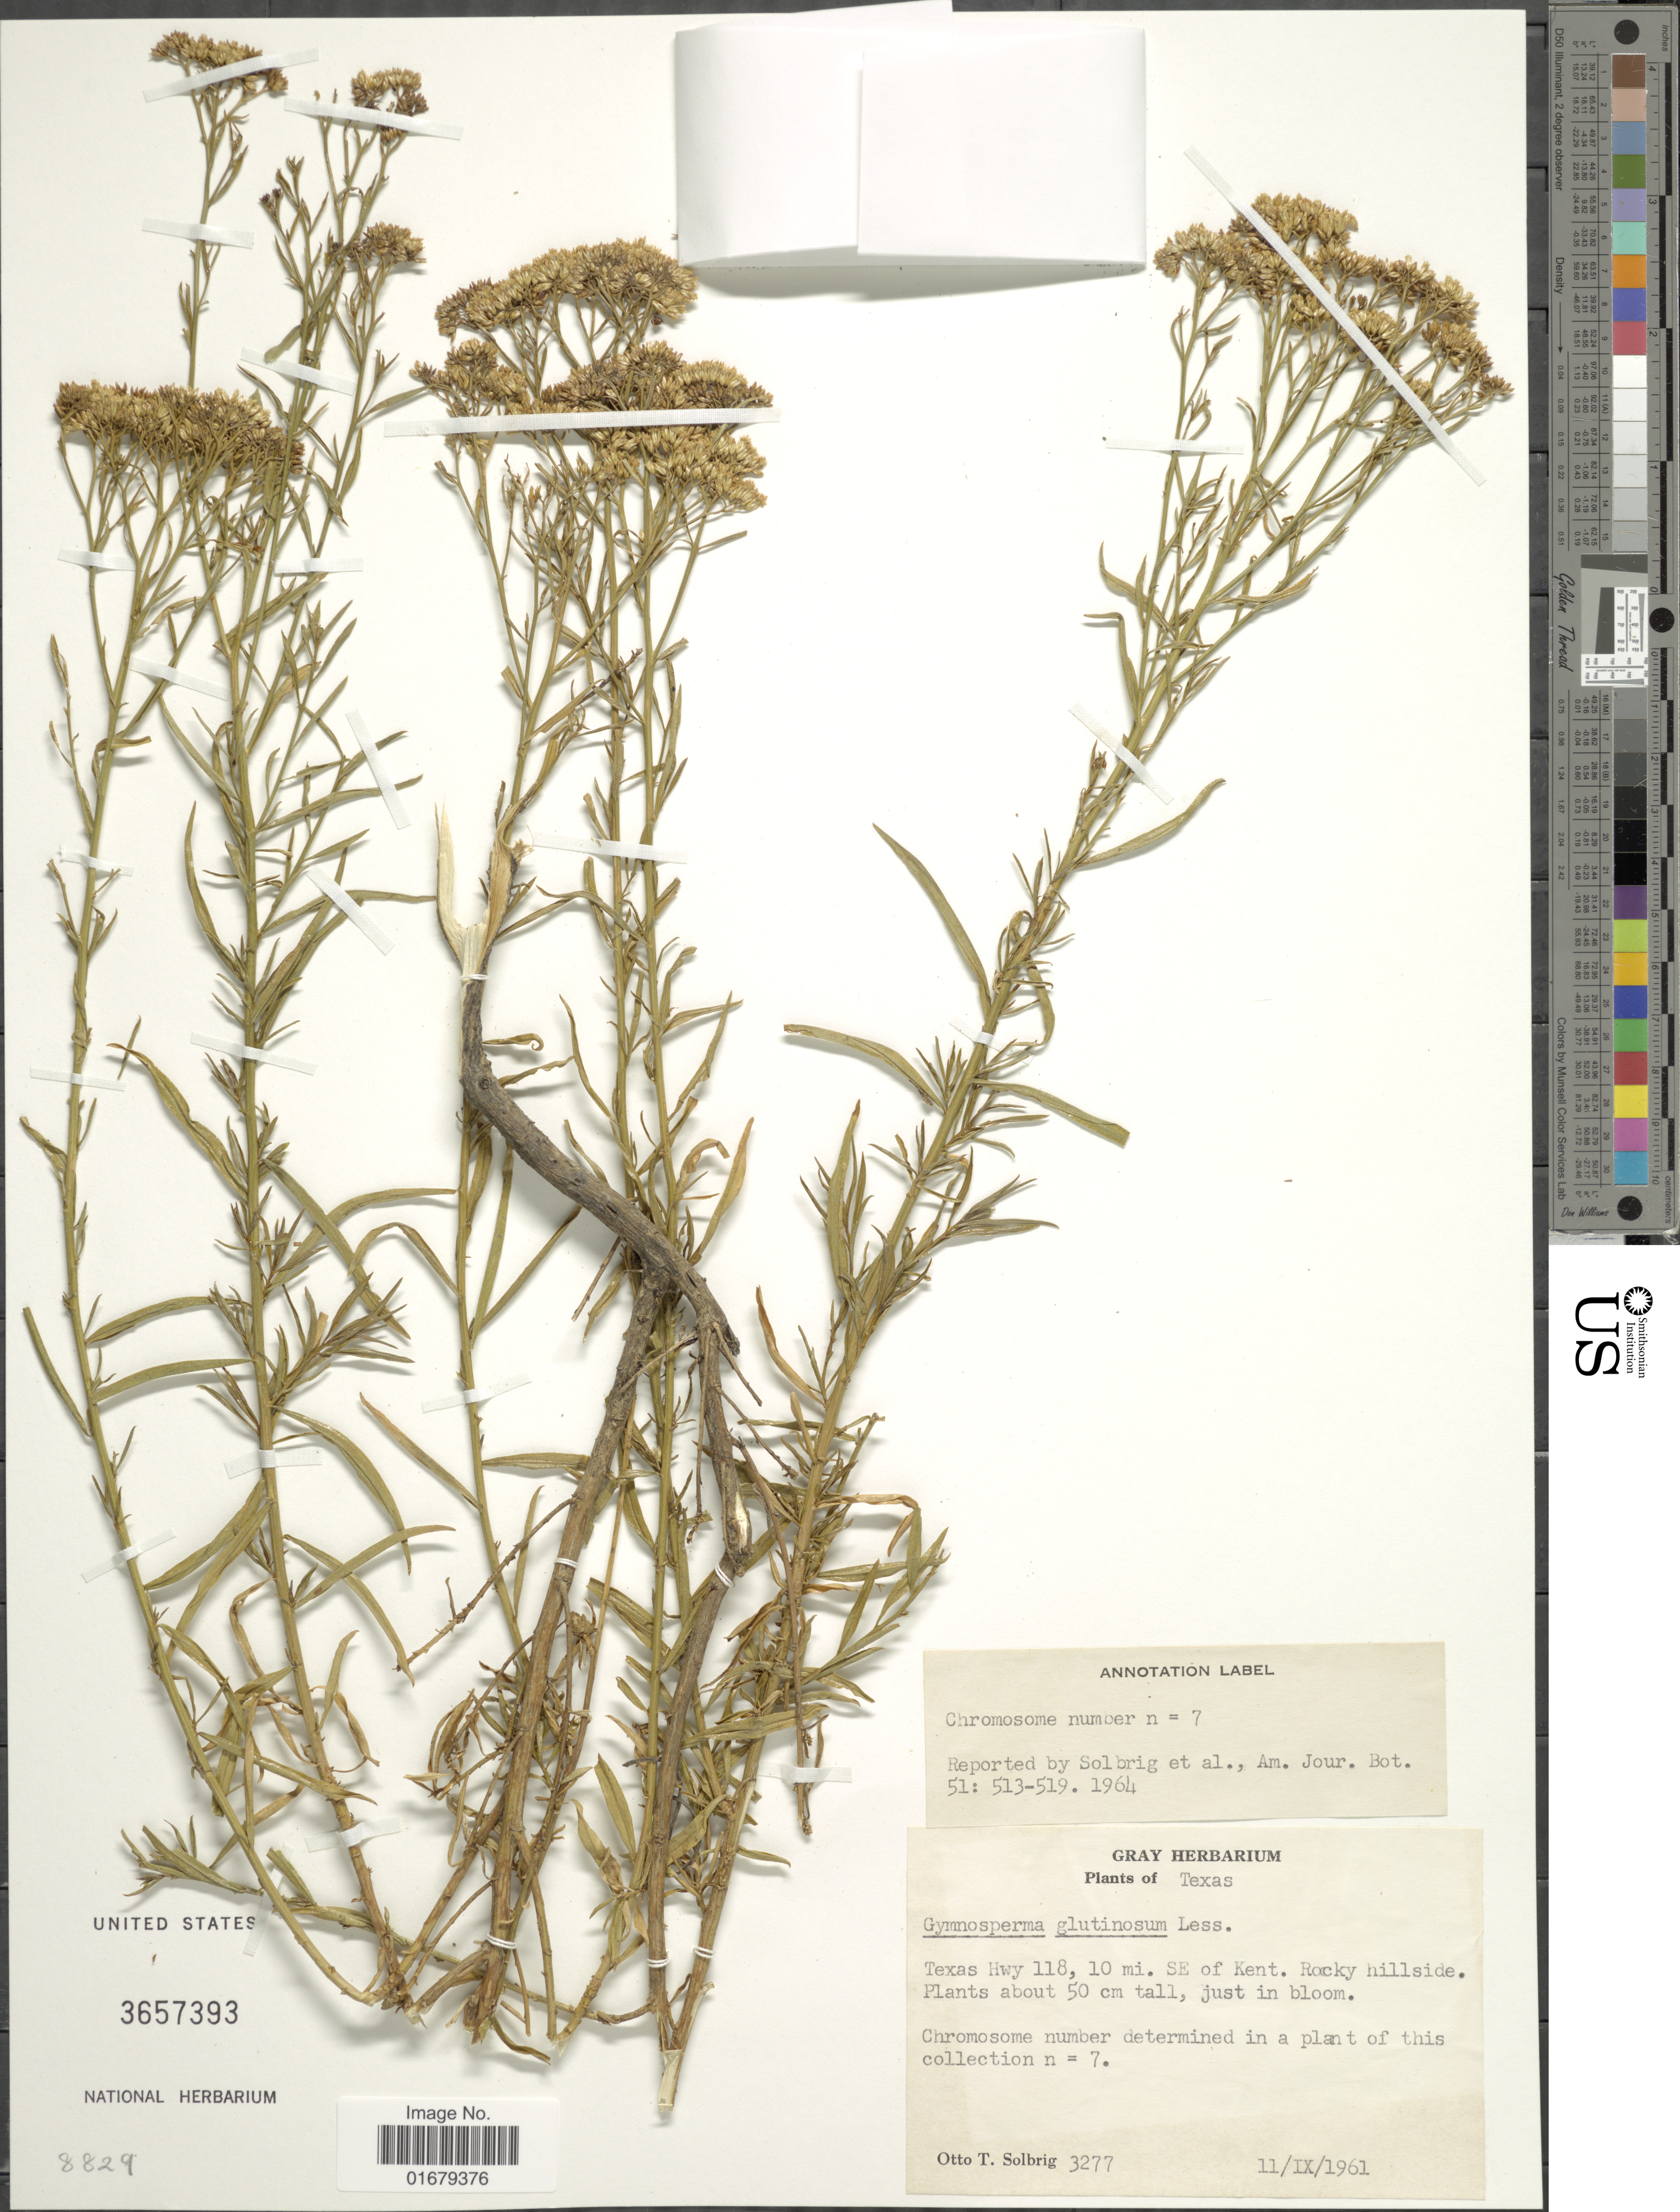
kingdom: Plantae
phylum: Tracheophyta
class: Magnoliopsida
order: Asterales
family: Asteraceae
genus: Gymnosperma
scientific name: Gymnosperma glutinosum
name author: (Spreng.) Less.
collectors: O. T. Solbrig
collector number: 3277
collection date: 1961-09-11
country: United States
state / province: Texas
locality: Texas Hwy 118, 10 mi SE of Kent, Rocky hillside.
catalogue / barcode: US 3657393